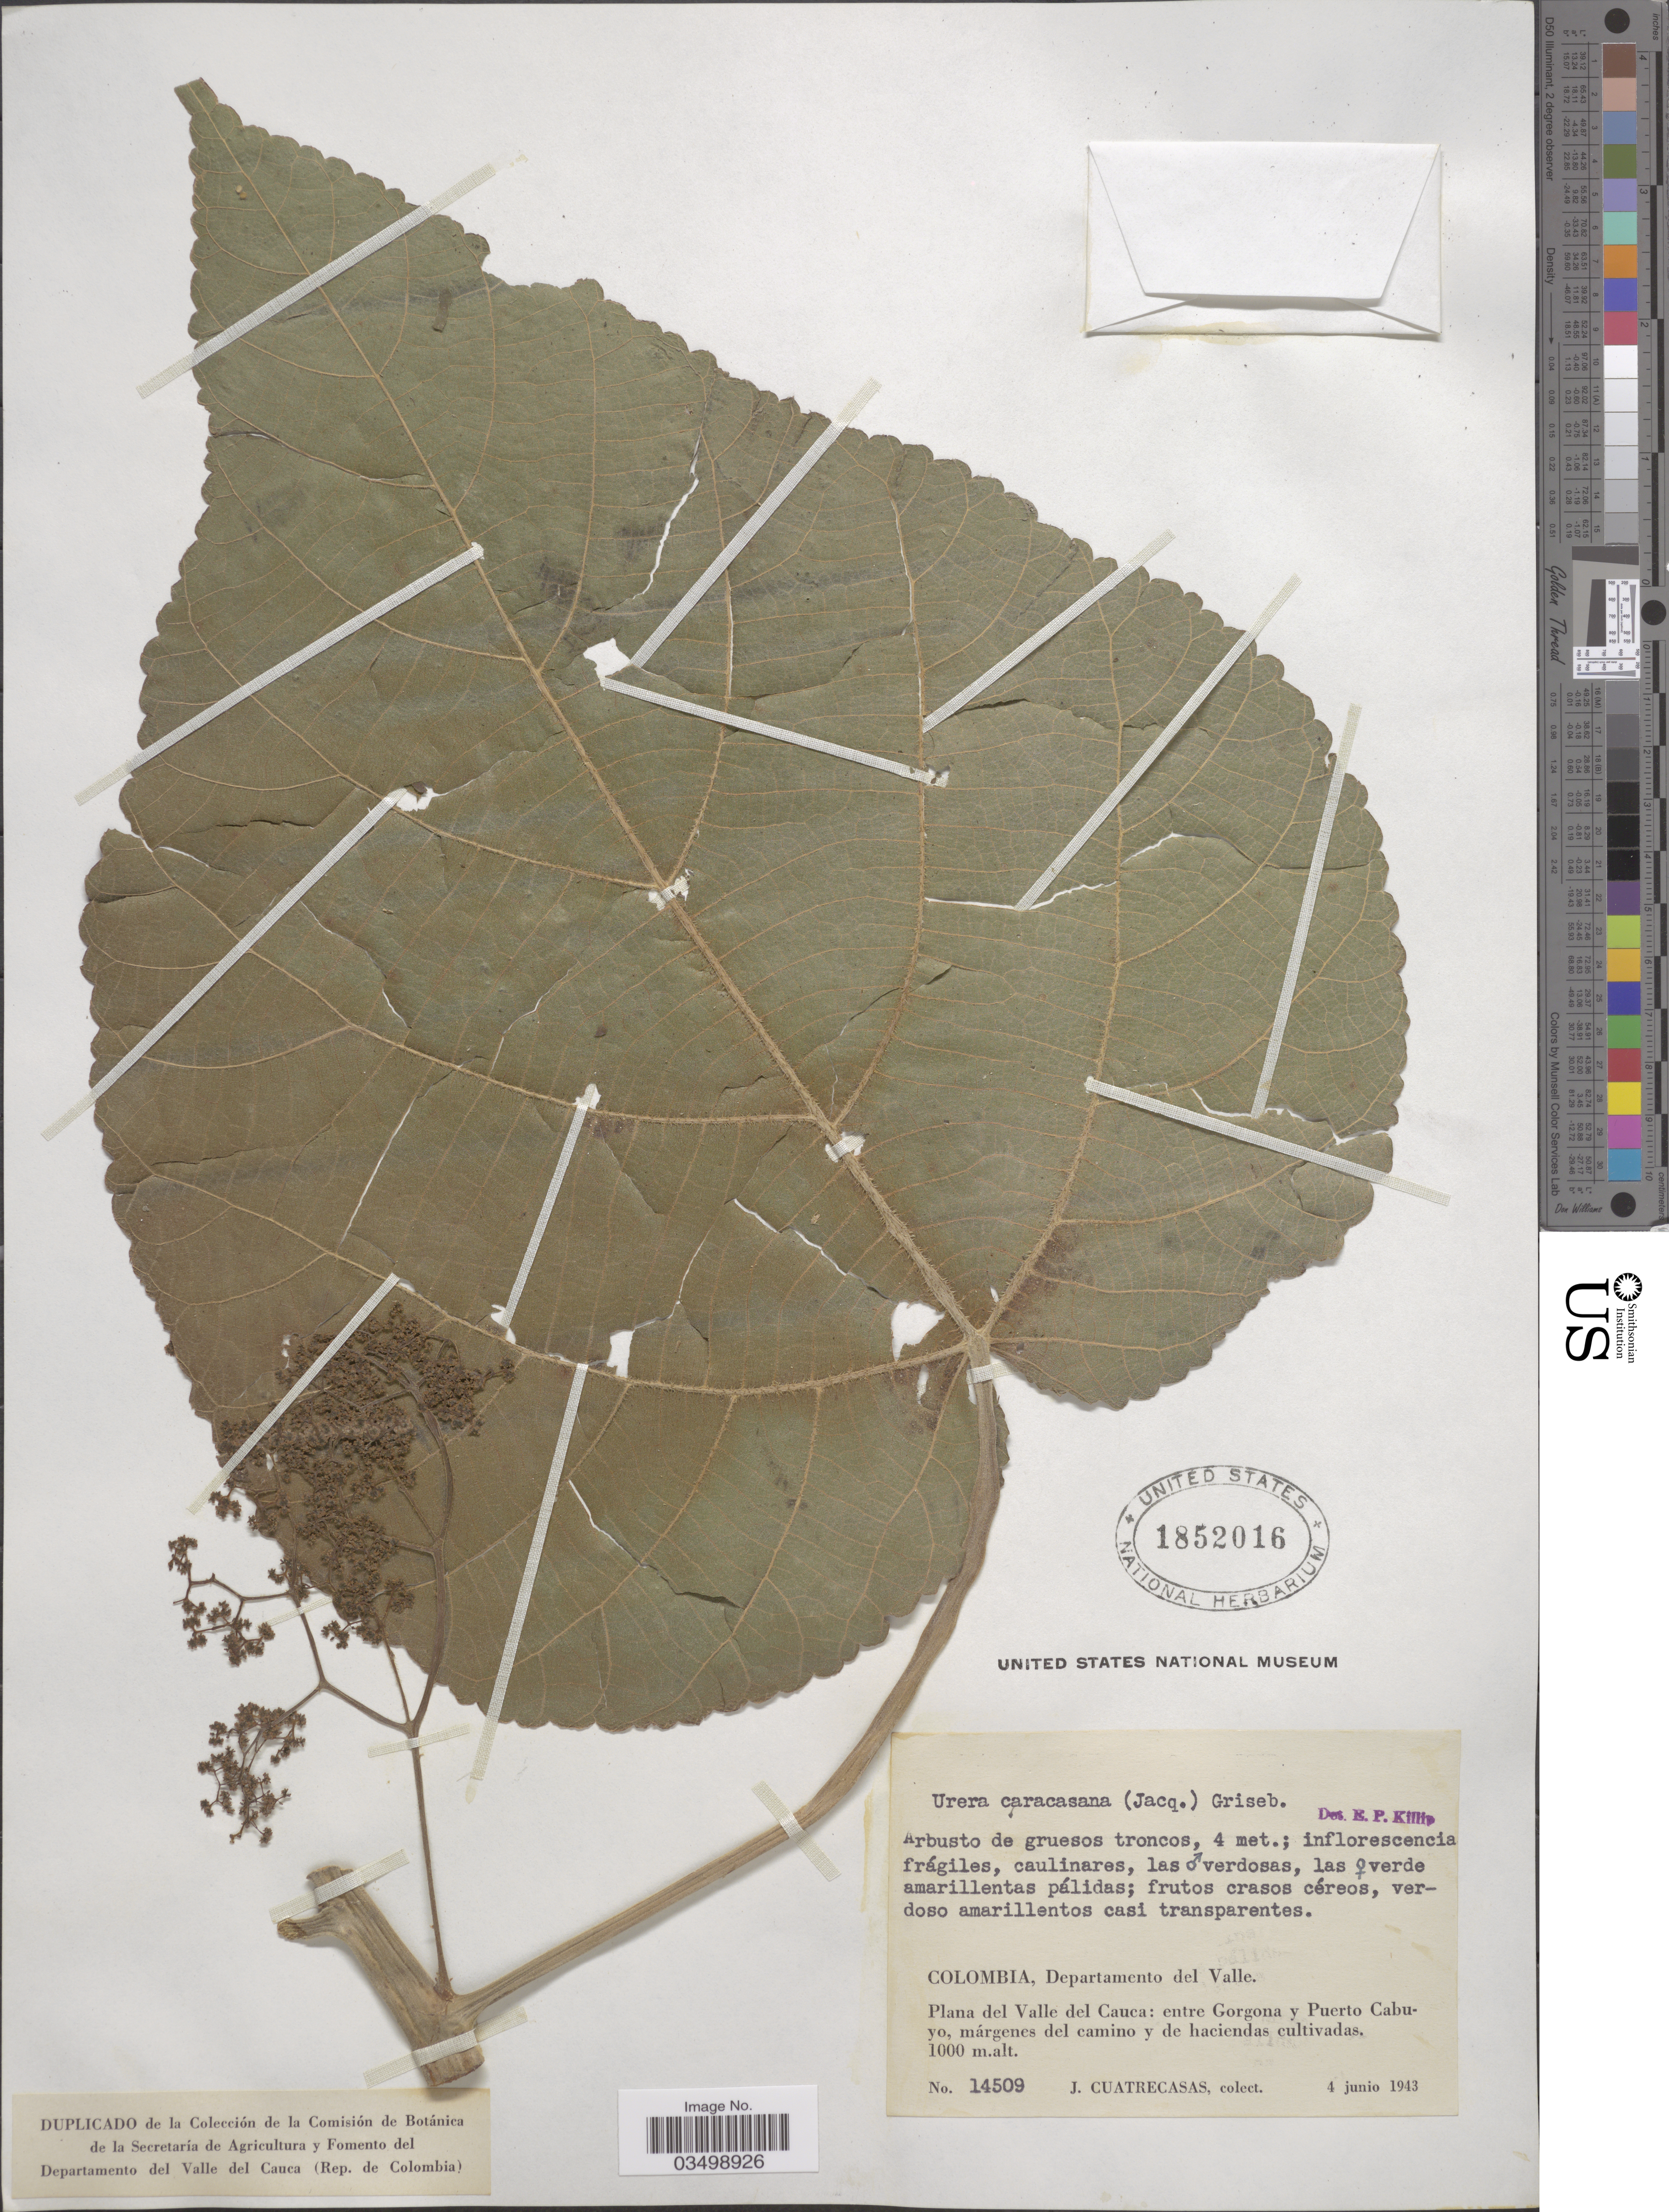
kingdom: Plantae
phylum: Tracheophyta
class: Magnoliopsida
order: Rosales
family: Urticaceae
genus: Urera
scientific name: Urera caracasana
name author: (Jacq.) Gaudich. ex Griseb.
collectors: J. Cuatrecasas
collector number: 14509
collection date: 1943-06-04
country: Colombia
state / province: Valle del Cauca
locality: Departamento del Valle. Plana del Valle del Cauca: entre Gorgona y Puerto Cabuyo.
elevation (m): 1000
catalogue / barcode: US 1852016